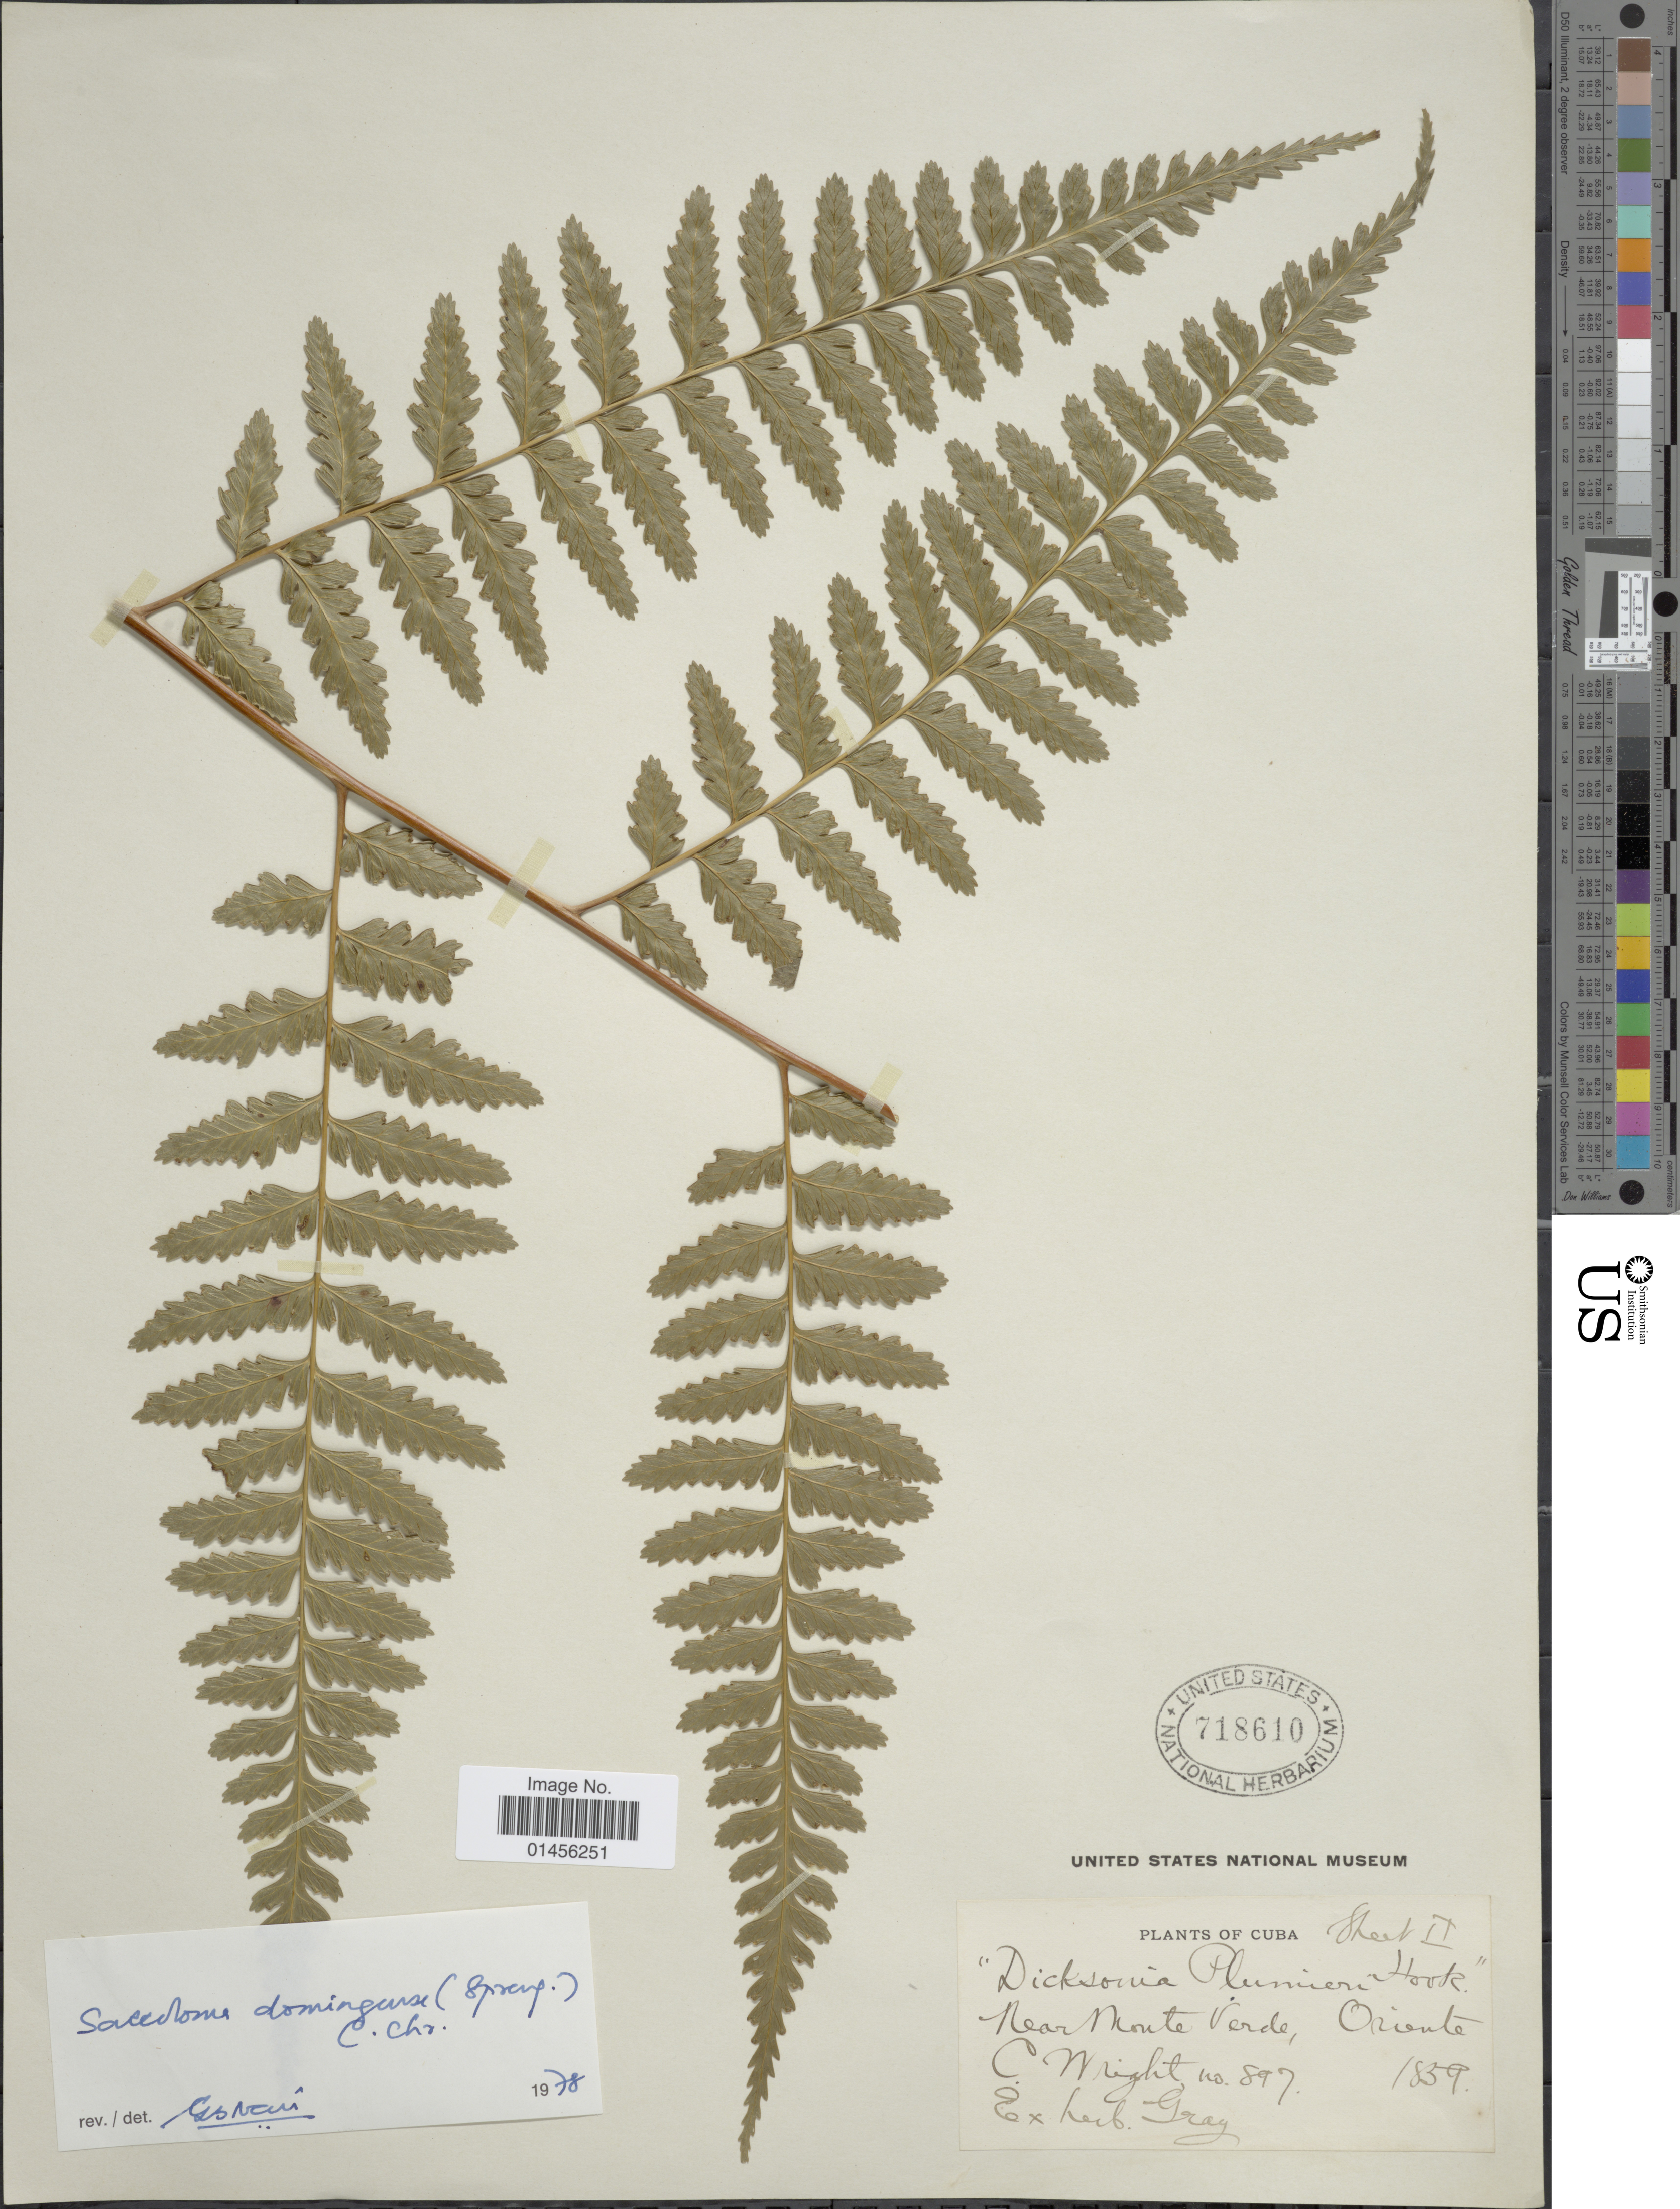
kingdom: Plantae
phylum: Tracheophyta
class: Polypodiopsida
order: Polypodiales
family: Saccolomataceae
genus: Saccoloma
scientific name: Saccoloma domingense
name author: (Spreng.) C. Chr.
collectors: C. Wright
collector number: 897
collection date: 1859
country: Cuba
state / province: Oriente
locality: Near Monte Verde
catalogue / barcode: US 718610